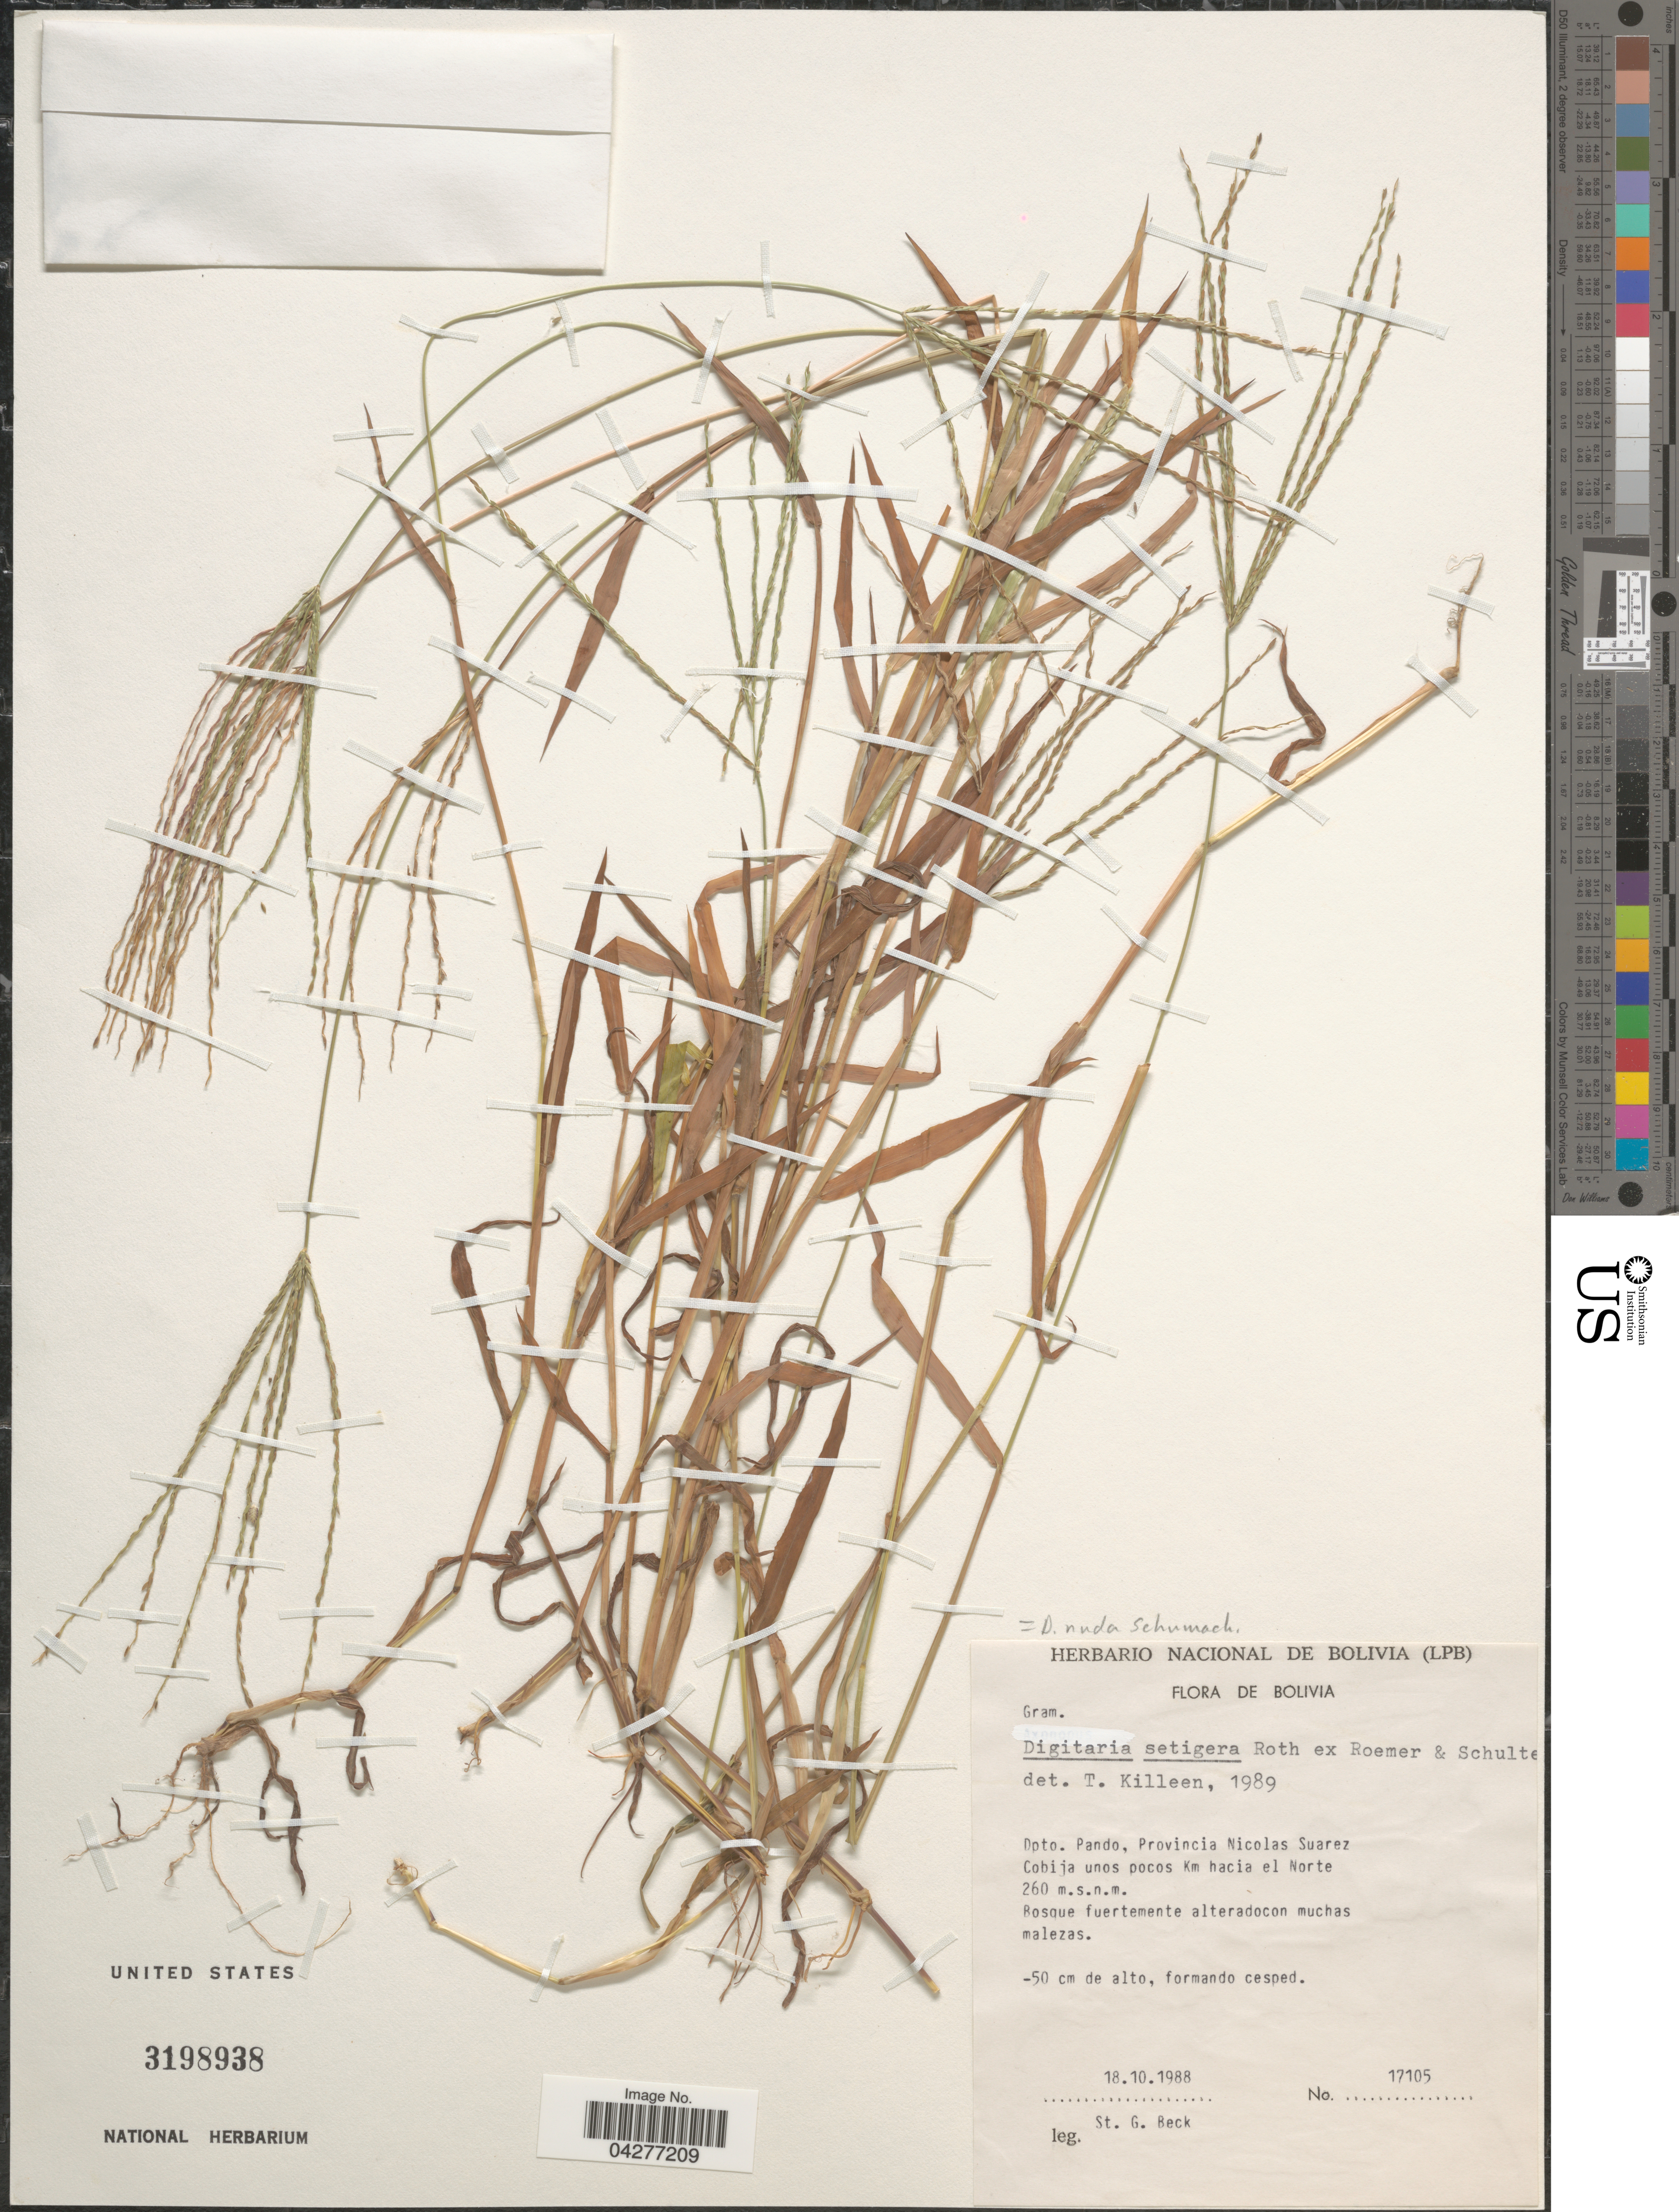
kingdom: Plantae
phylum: Tracheophyta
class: Liliopsida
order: Poales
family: Poaceae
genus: Digitaria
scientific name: Digitaria nuda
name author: Schumach.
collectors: S. G. Beck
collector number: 17105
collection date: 1988-10-18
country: Bolivia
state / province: Pando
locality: Dpto. Pando, Provincia Nicolas Suarez Cobija unos pocos Km hacia el Norte.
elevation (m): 260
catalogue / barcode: US 3198938